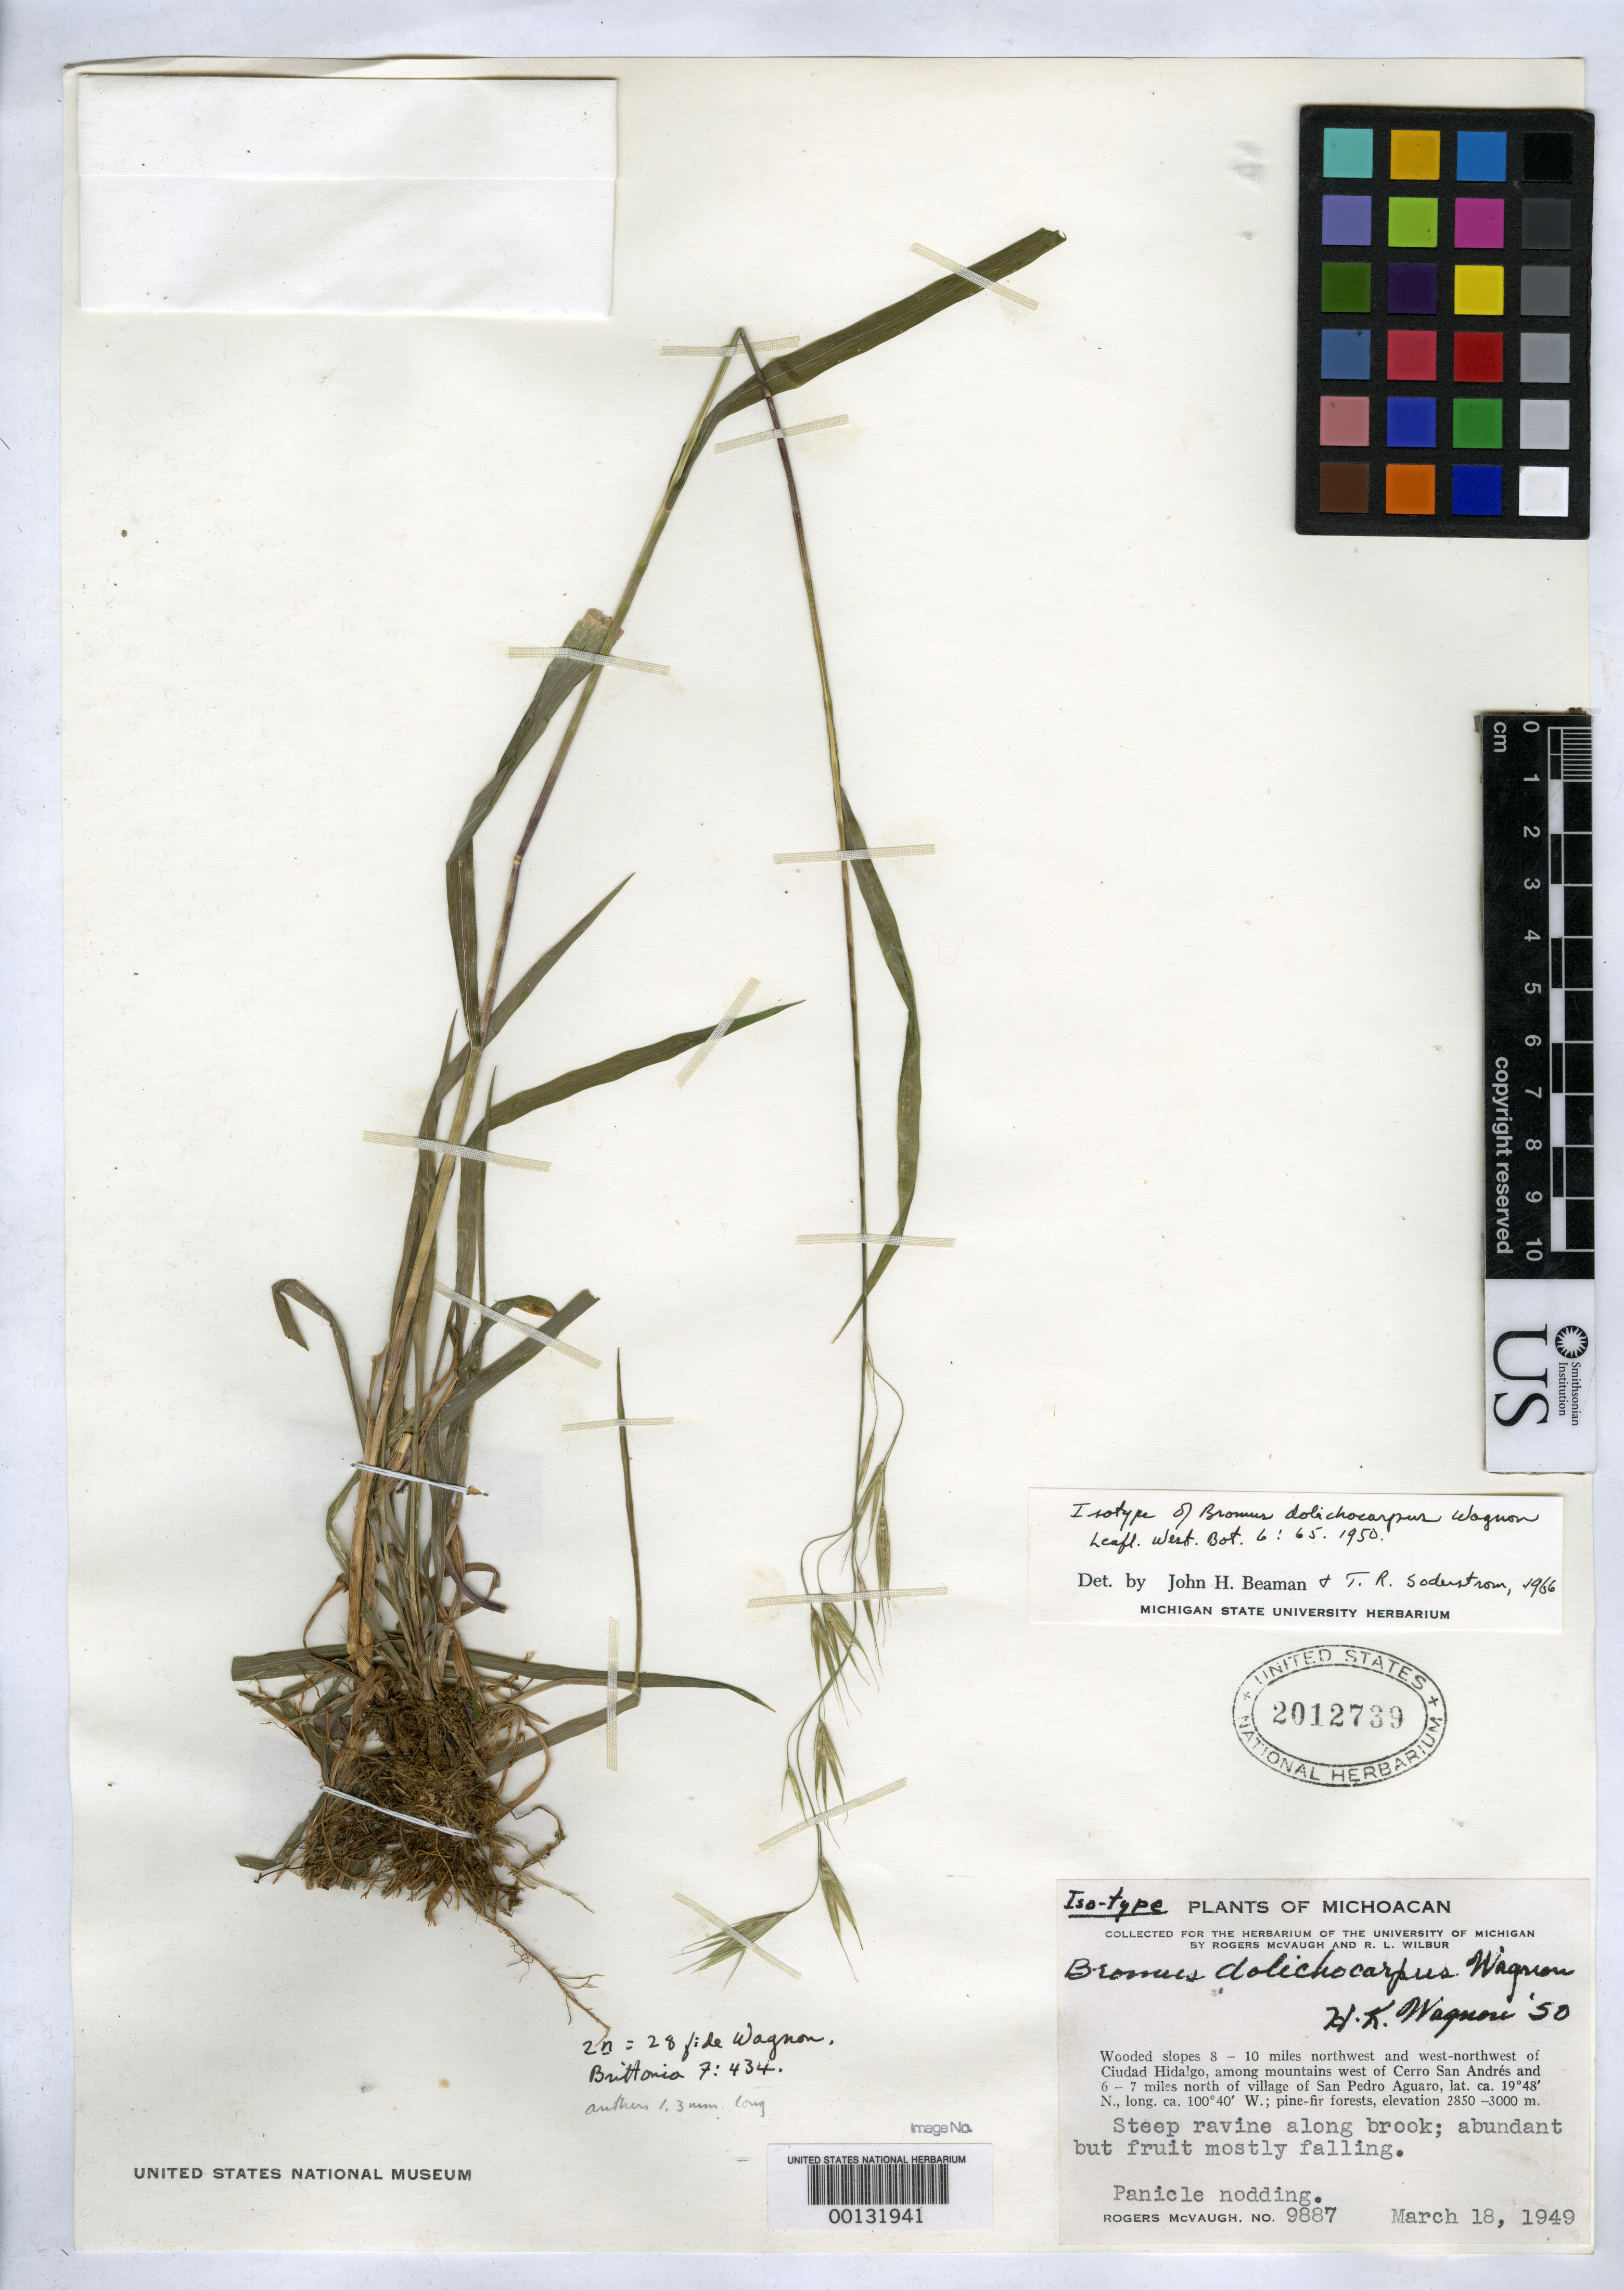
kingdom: Plantae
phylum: Tracheophyta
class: Liliopsida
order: Poales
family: Poaceae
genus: Bromus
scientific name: Bromus dolichocarpus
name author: Wagnon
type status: Isotype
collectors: R. McVaugh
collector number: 9887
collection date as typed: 18 Mar 1949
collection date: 1949-03-18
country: Mexico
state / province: Michoacán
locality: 10 mi NW of C. Hidalgo, 6-7 mi. N of San Pedro Aguaro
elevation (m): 2850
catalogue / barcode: US 2012739